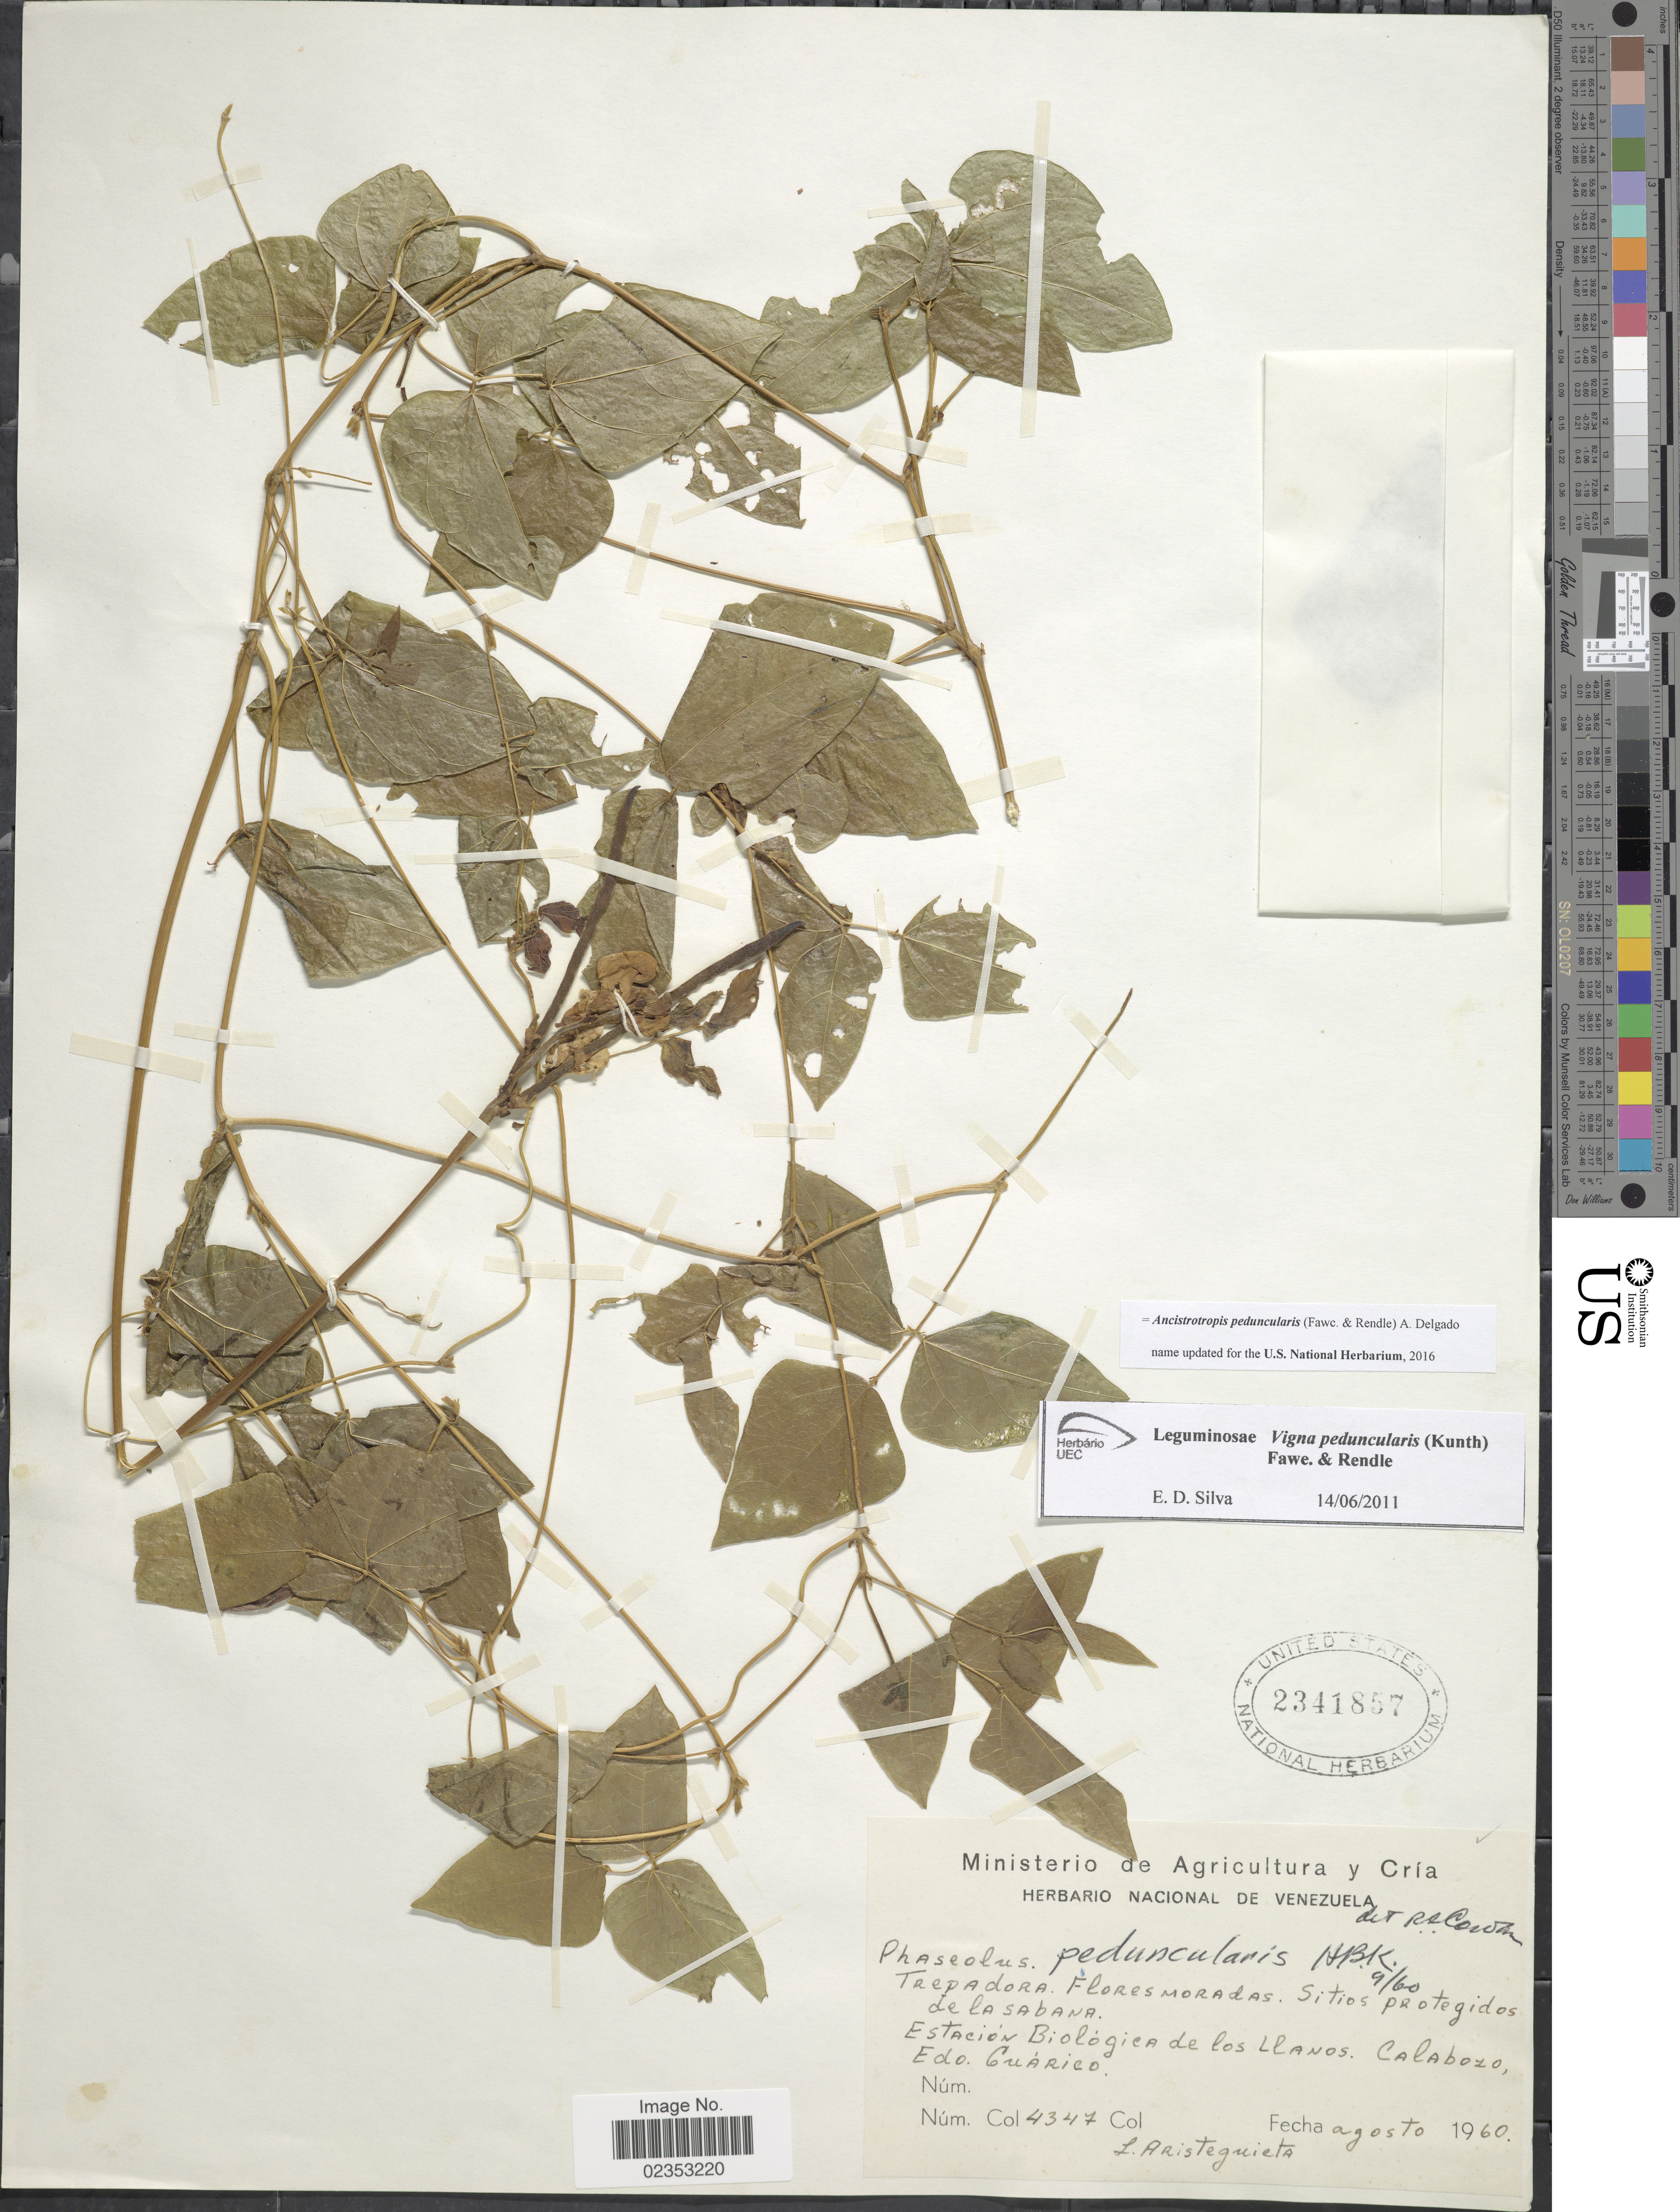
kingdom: Plantae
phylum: Tracheophyta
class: Magnoliopsida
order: Fabales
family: Fabaceae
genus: Ancistrotropis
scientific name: Ancistrotropis peduncularis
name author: (Fawc. & Rendle) A. Delgado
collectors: L. Aristeguieta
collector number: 4347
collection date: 1960-08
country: Venezuela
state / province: Guárico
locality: Estacion Biologica de los Llanos. Calabozo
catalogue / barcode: US 2341857